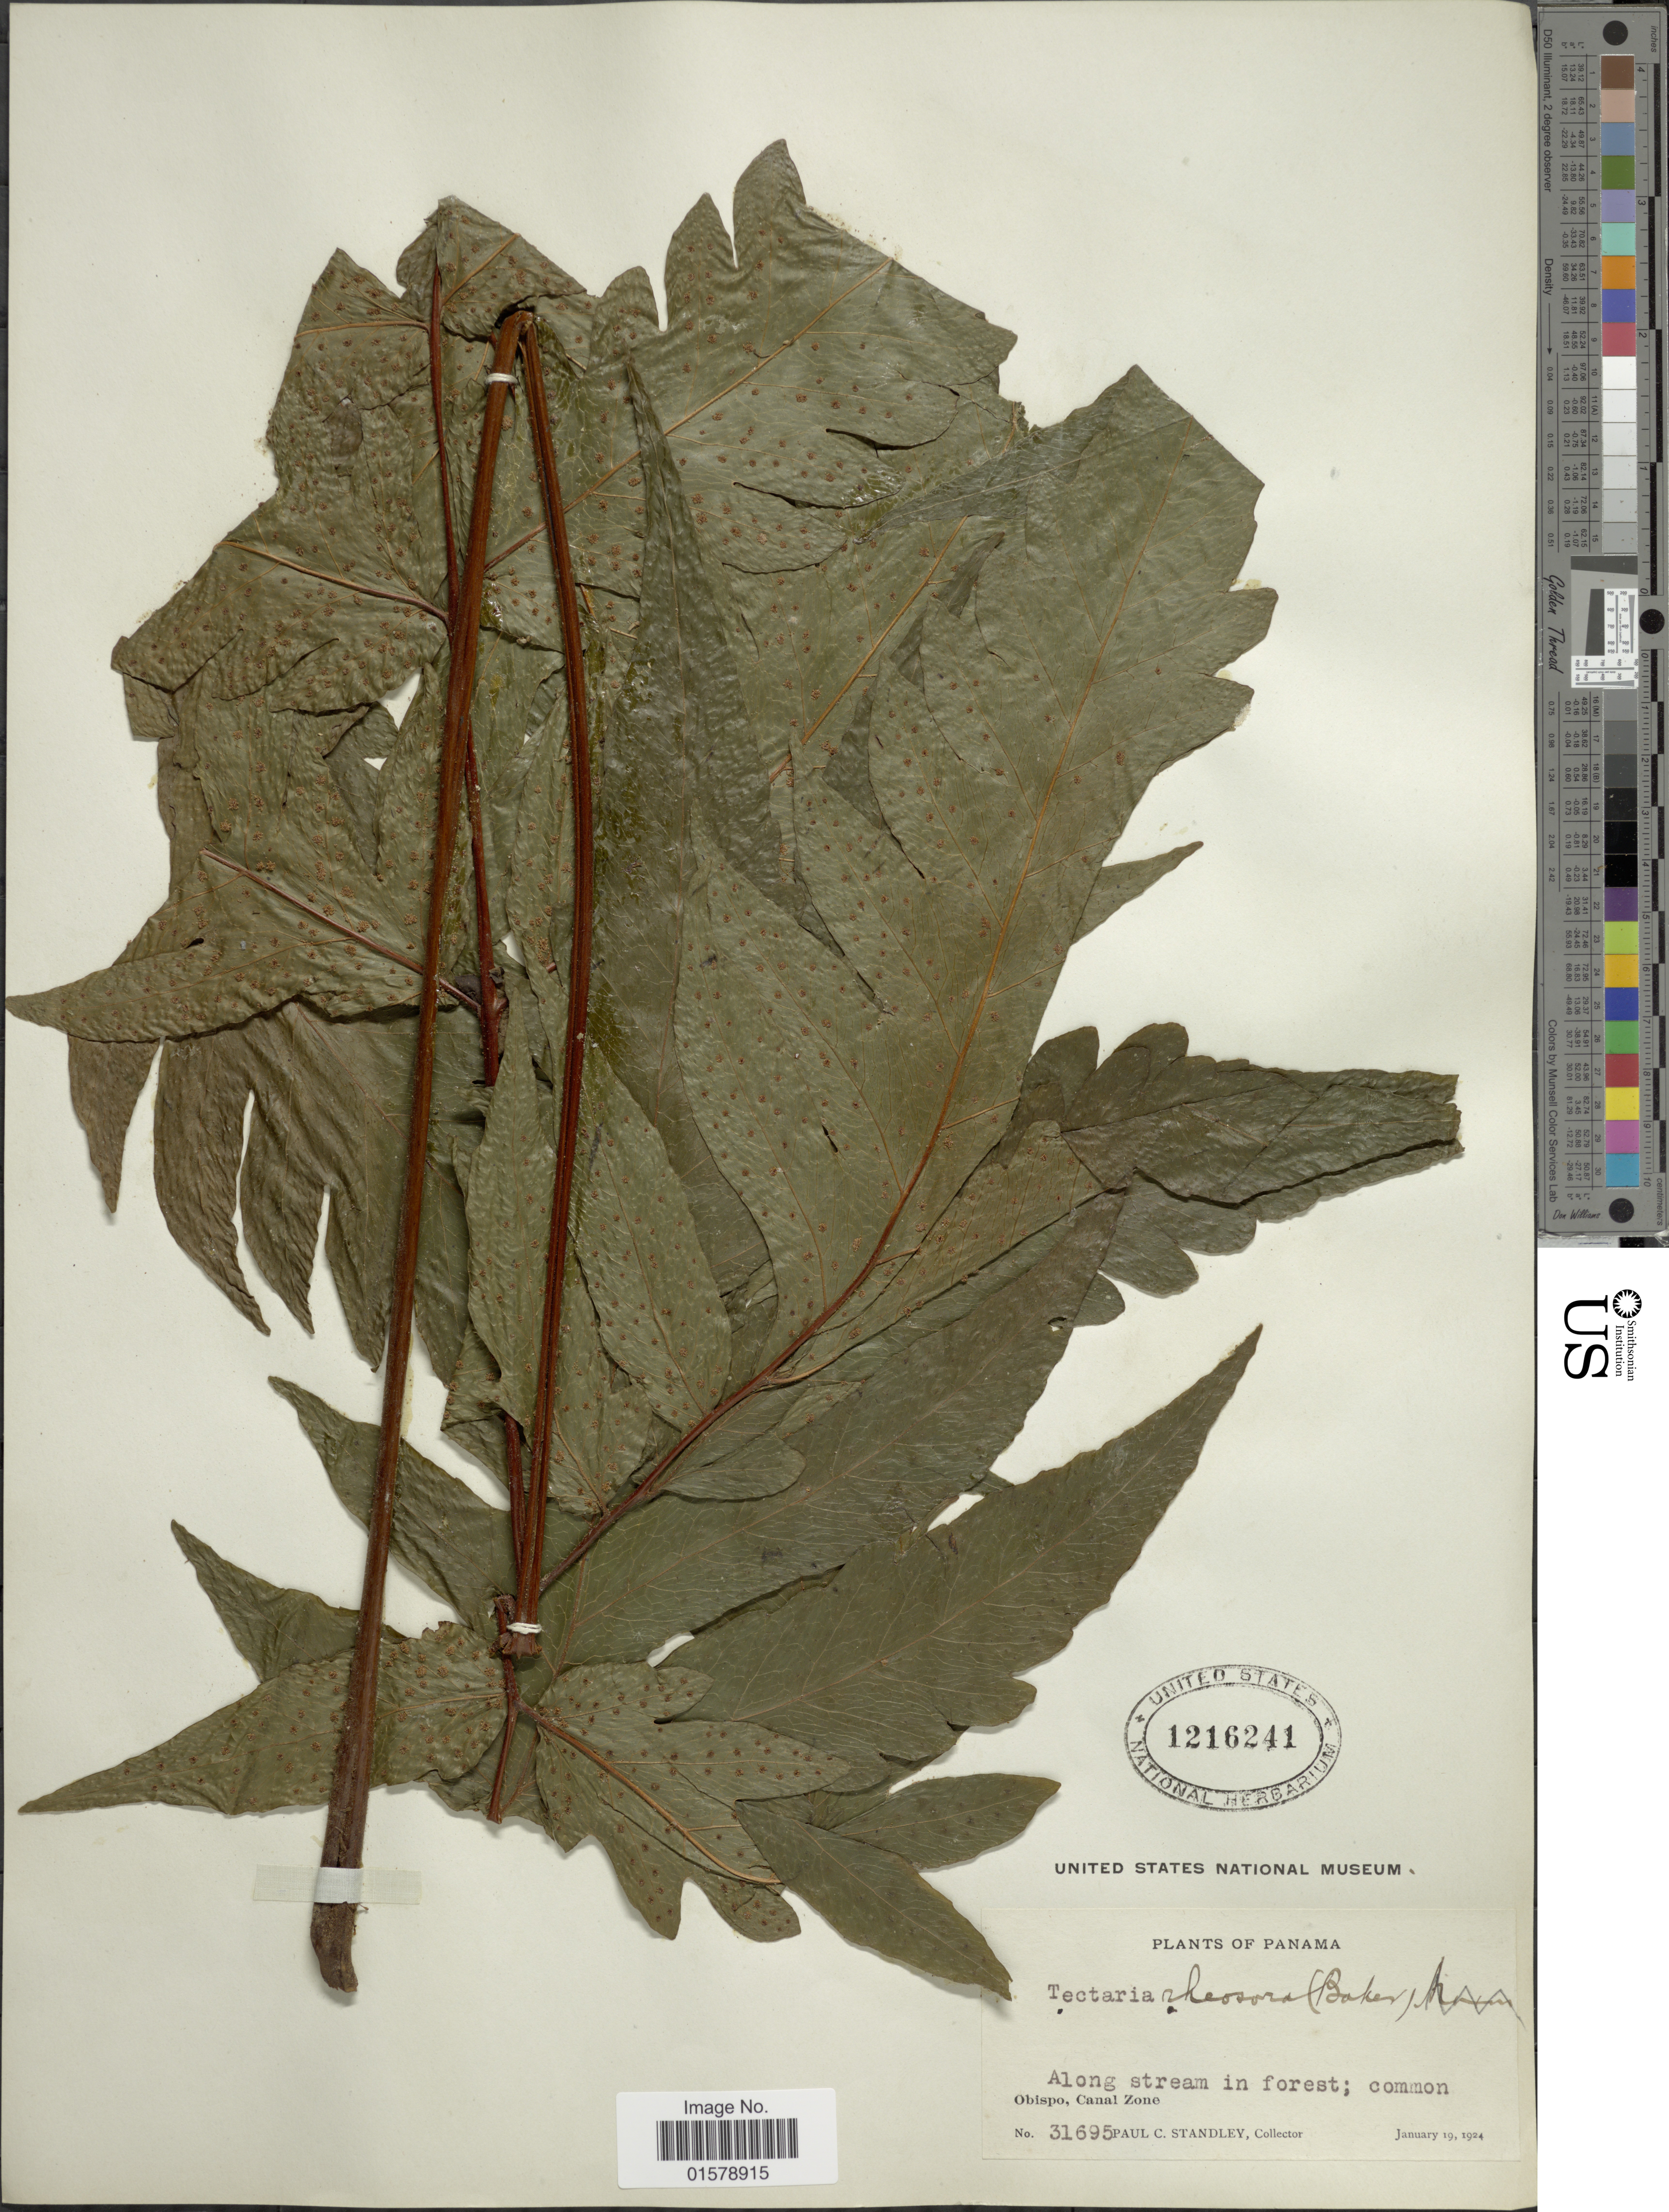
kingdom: Plantae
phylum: Tracheophyta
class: Polypodiopsida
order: Polypodiales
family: Tectariaceae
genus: Tectaria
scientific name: Tectaria rivalis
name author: (Mett. ex Kuhn) C. Chr.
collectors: P. C. Standley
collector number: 31695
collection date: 1924-01-19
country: Panama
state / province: Colón / Panamá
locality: Canal Zone, Obispo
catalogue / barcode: US 1216241